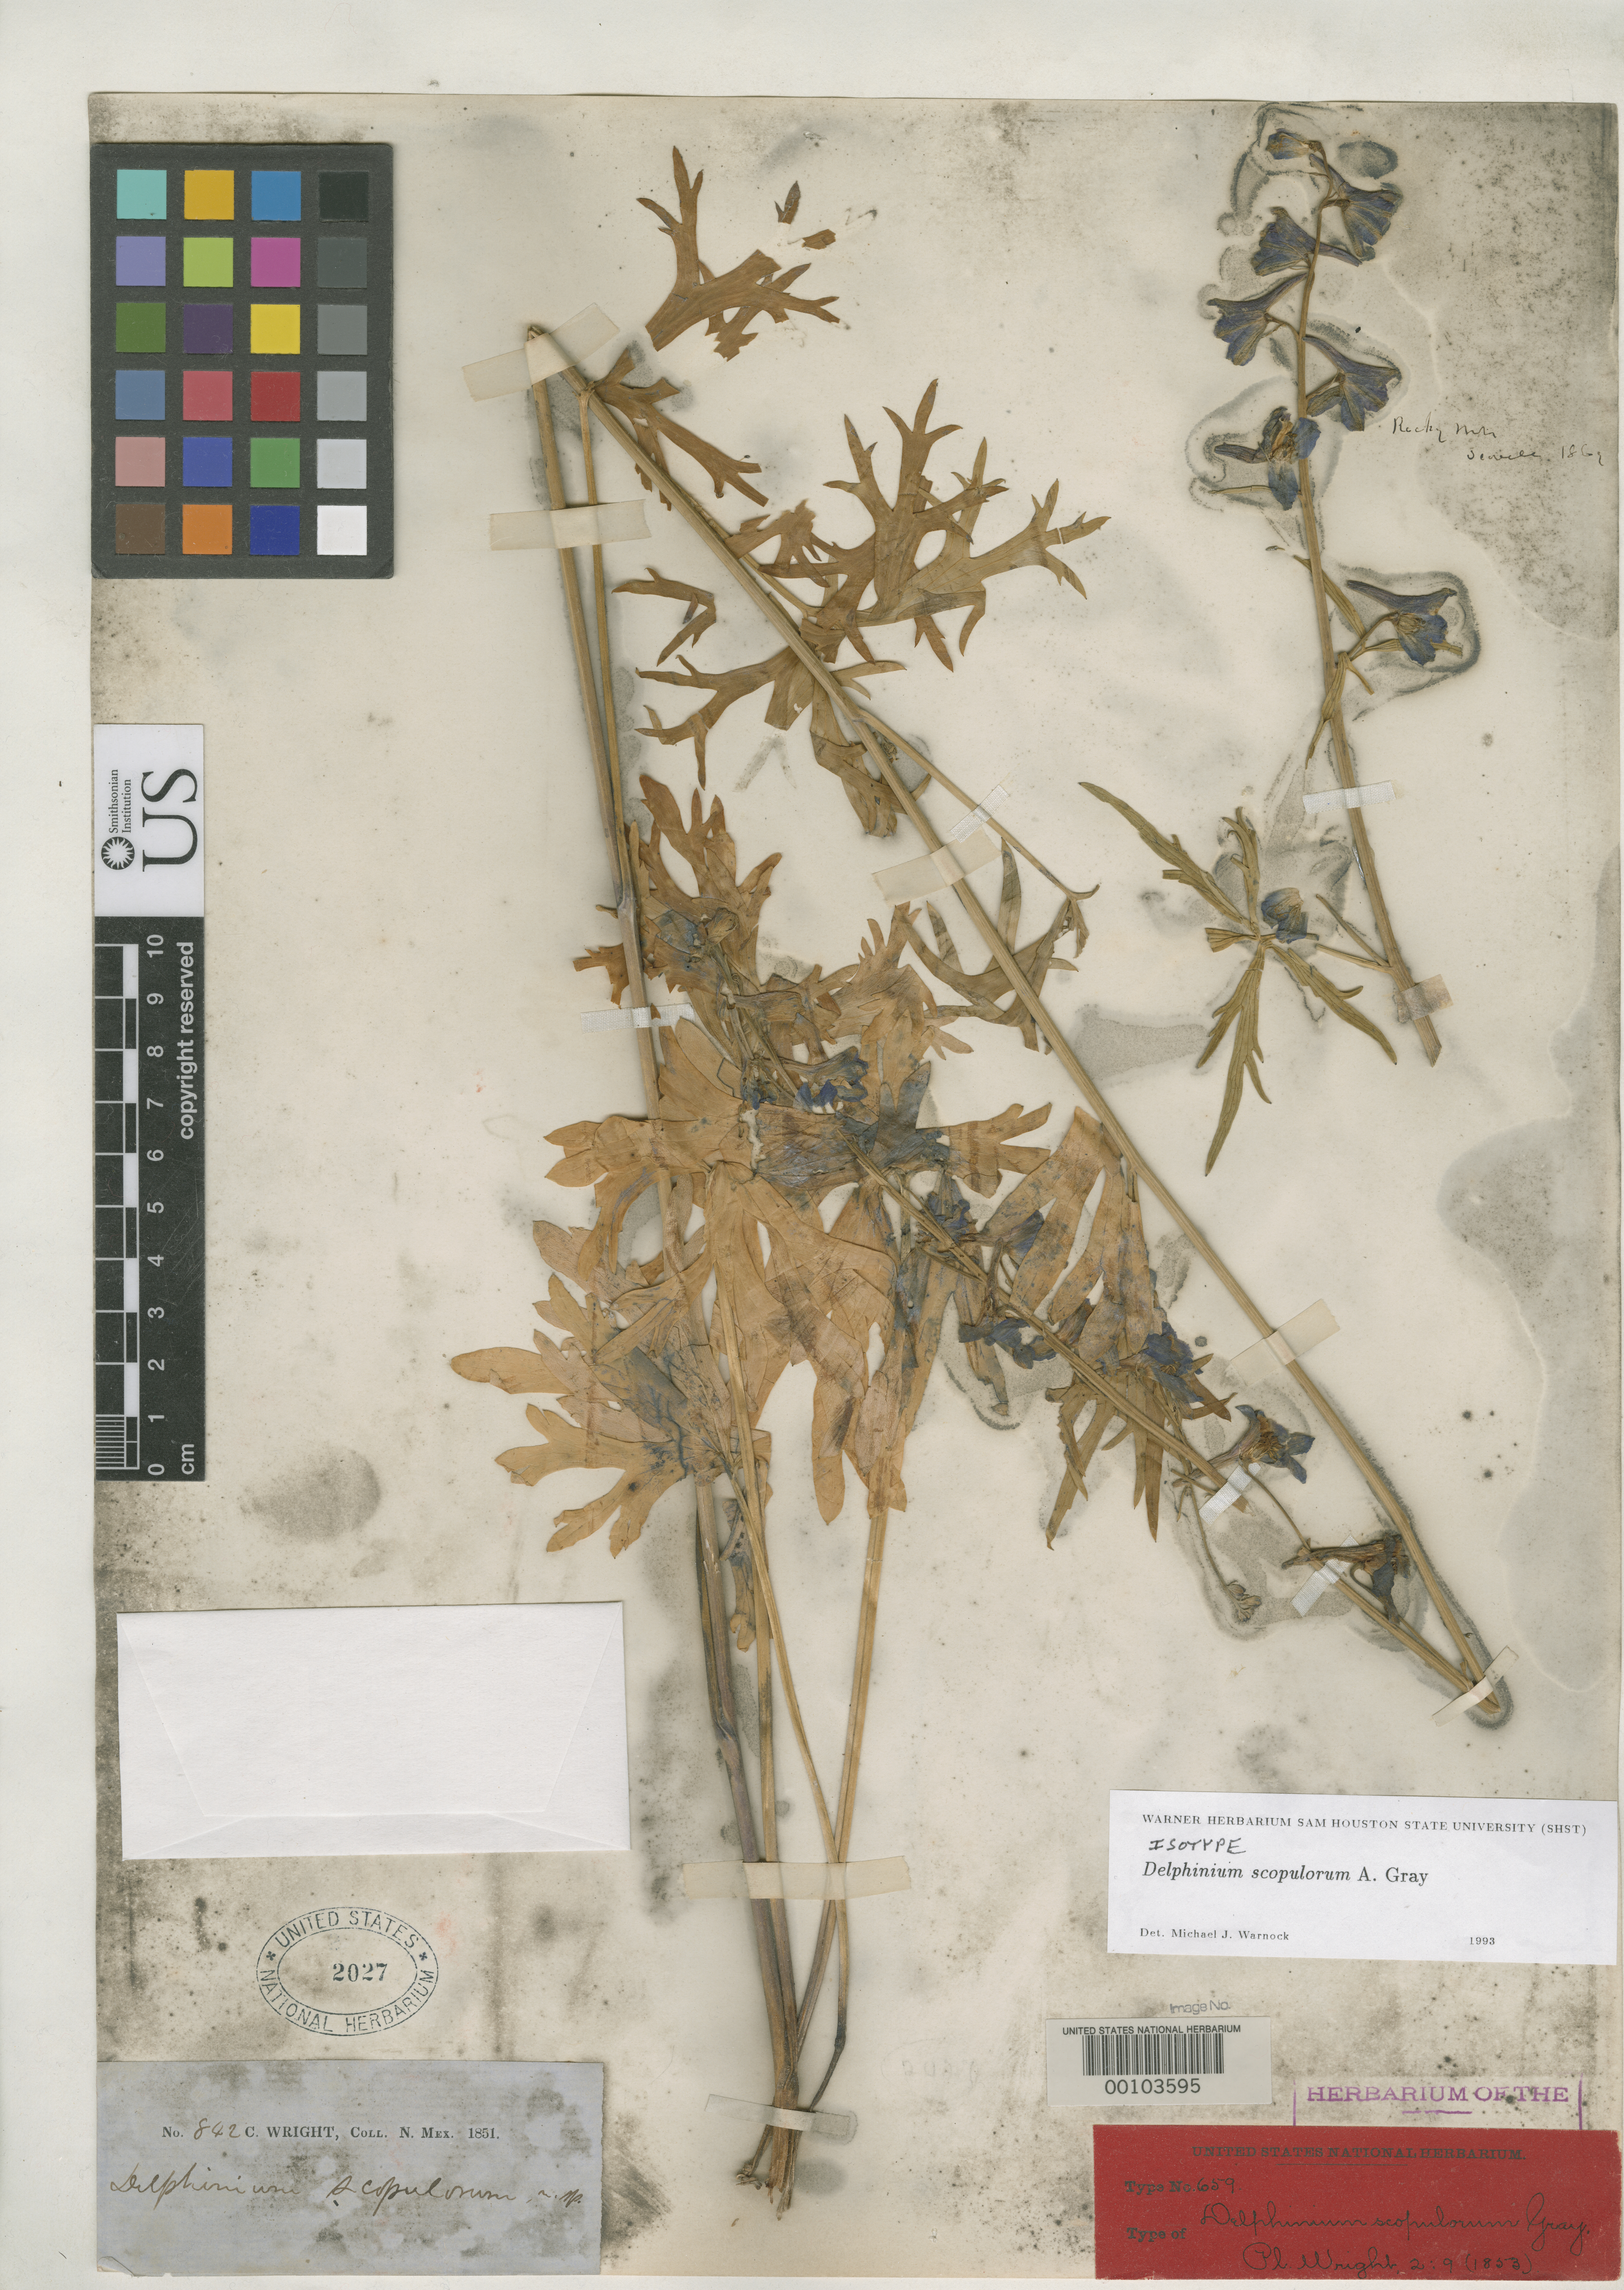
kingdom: Plantae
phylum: Tracheophyta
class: Magnoliopsida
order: Ranunculales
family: Ranunculaceae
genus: Delphinium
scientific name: Delphinium scopulorum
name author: A. Gray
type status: Type Collection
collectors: C. Wright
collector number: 842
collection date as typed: Oct 1851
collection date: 1851-10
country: United States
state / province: New Mexico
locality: Near Mimbres.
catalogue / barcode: US 2027